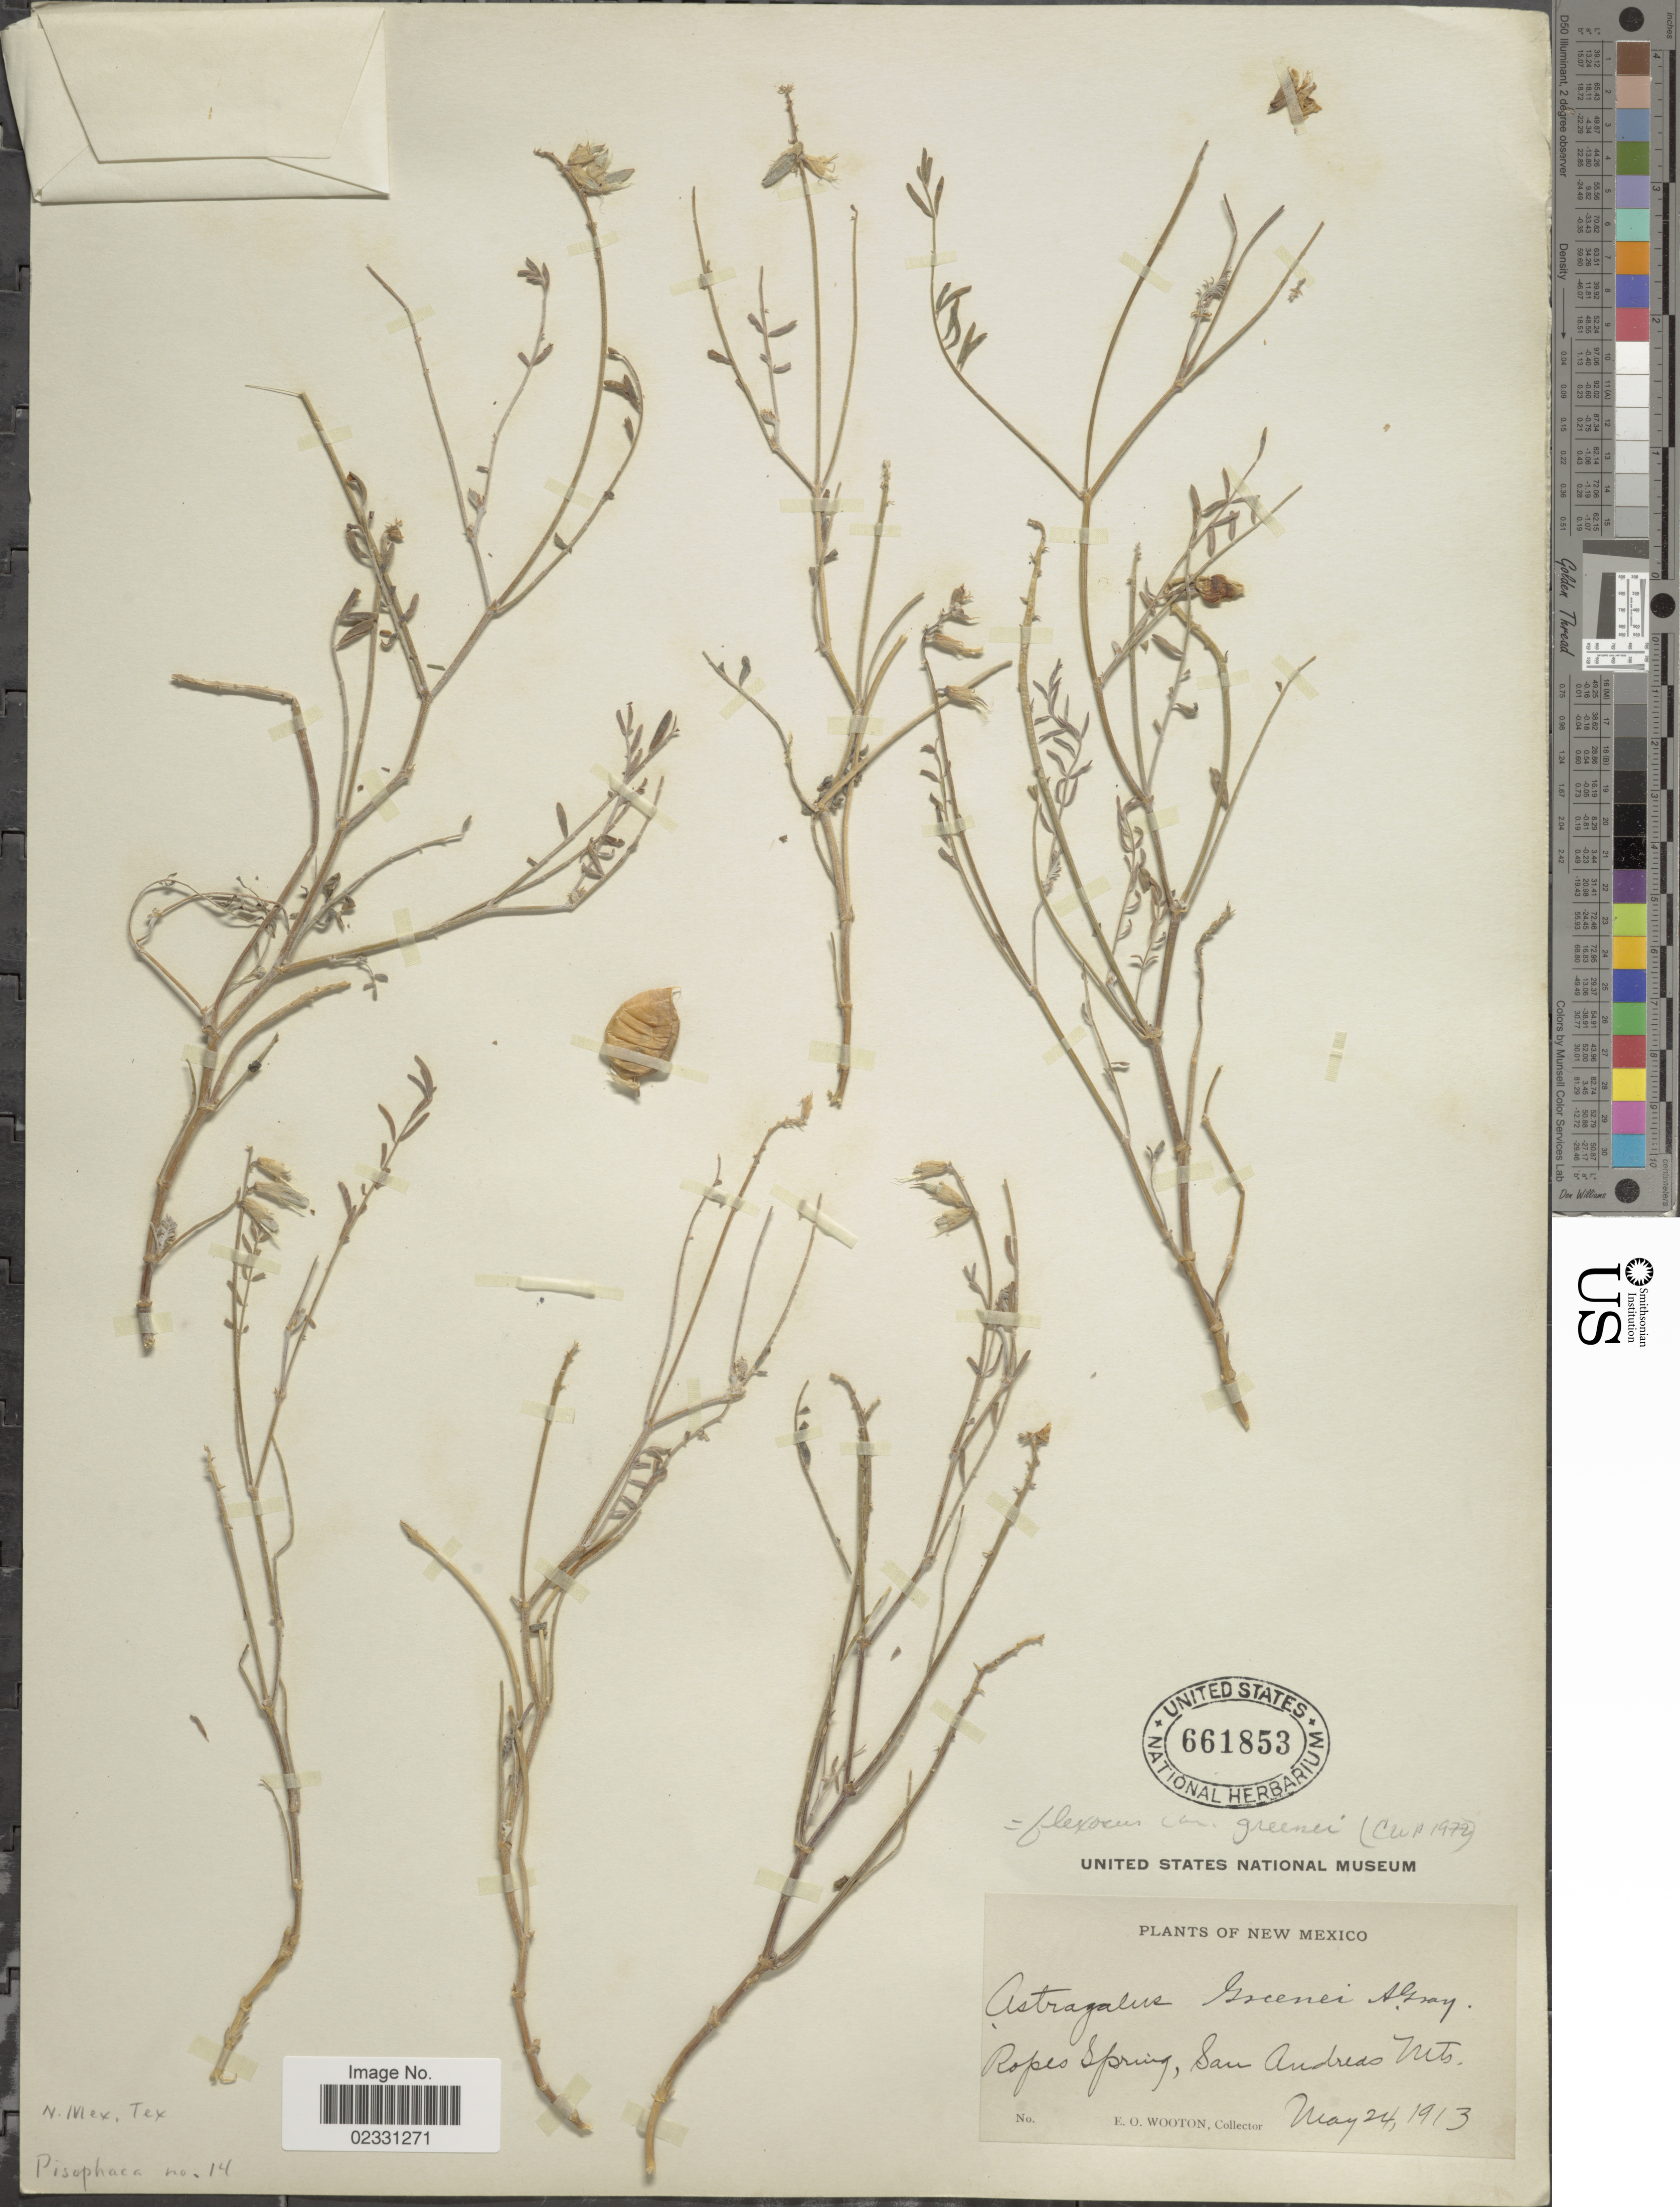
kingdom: Plantae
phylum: Tracheophyta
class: Magnoliopsida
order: Fabales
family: Fabaceae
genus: Astragalus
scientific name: Astragalus flexuosus var. greene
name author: (A. Gray) Barneby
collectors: E. O. Wooton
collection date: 1913-05-24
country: United States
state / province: New Mexico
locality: Ropes Spring, San Andreas Mts.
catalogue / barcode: US 661853